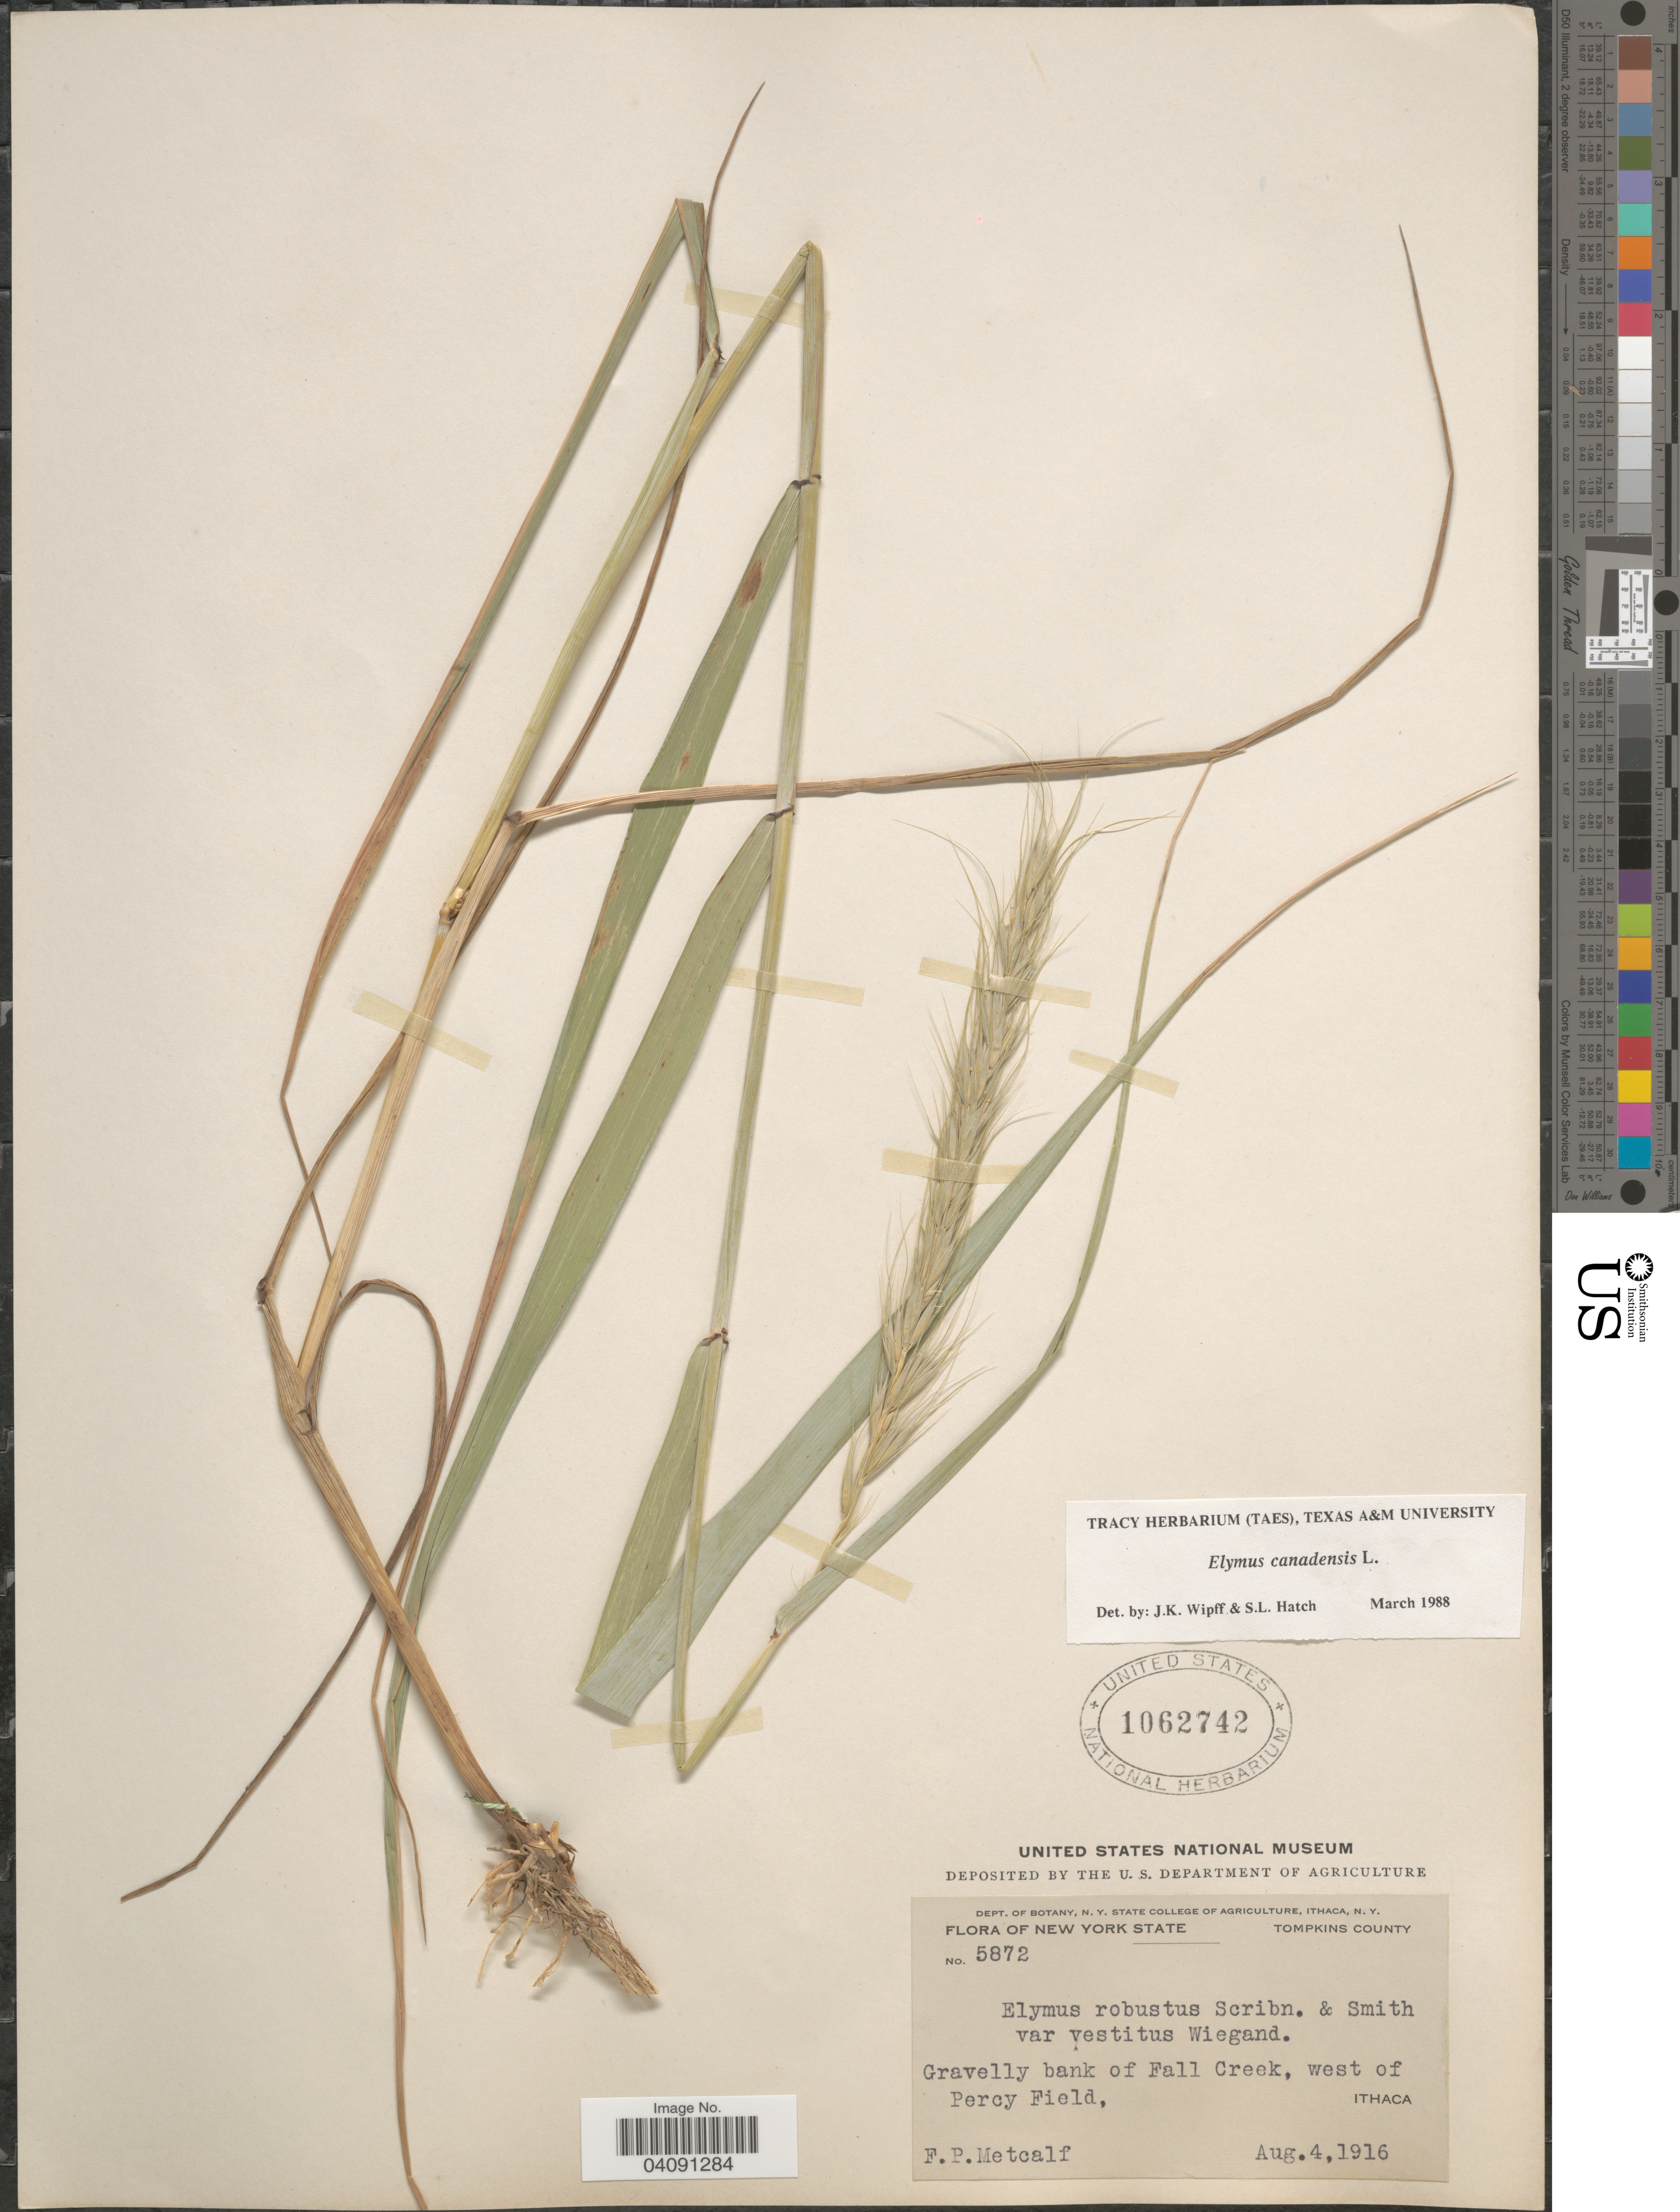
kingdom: Plantae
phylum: Tracheophyta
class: Liliopsida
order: Poales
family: Poaceae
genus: Elymus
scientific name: Elymus canadensis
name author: L.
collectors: F. Metcalf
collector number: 5872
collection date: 1916-08-04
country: United States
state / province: New York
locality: Tompkins County. Gravelly bank of Fall Creek, west of Percy Field, Ithaca.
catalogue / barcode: US 1062742